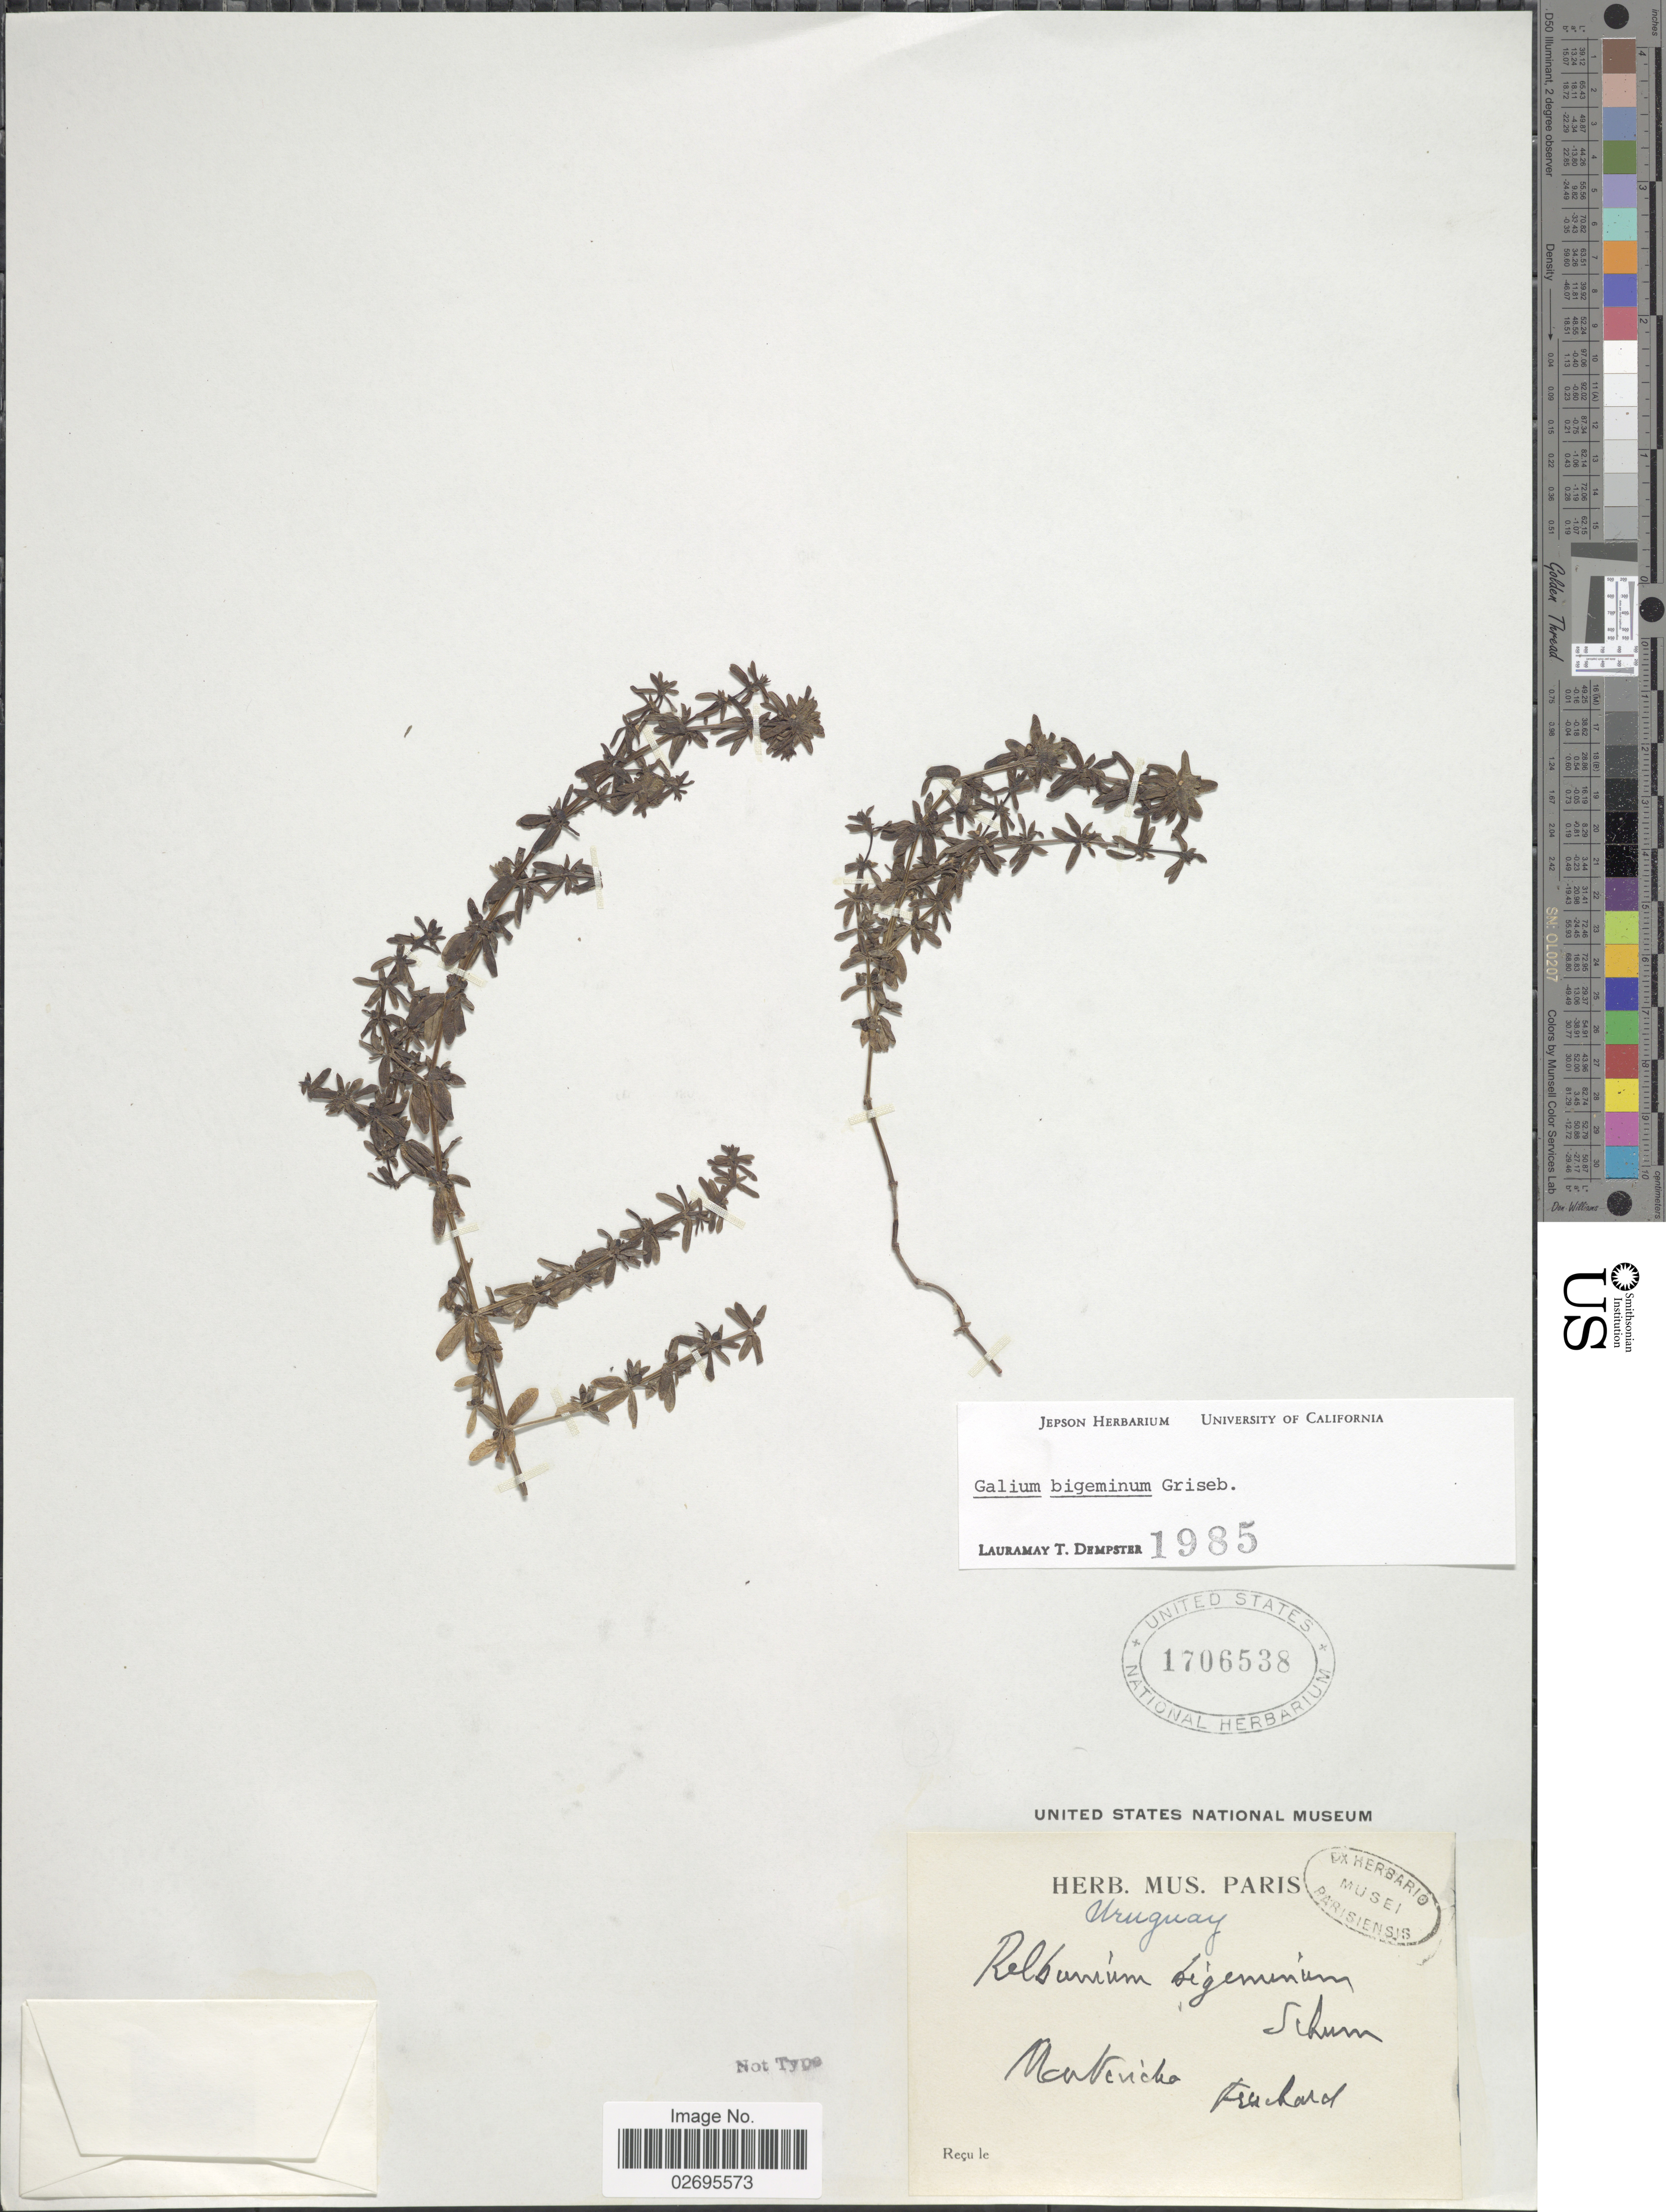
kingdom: Plantae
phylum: Tracheophyta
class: Magnoliopsida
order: Gentianales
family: Rubiaceae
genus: Galium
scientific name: Galium bigeminum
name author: Griseb.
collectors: -. Fruchard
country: Uruguay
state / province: Montevideo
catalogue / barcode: US 1706538